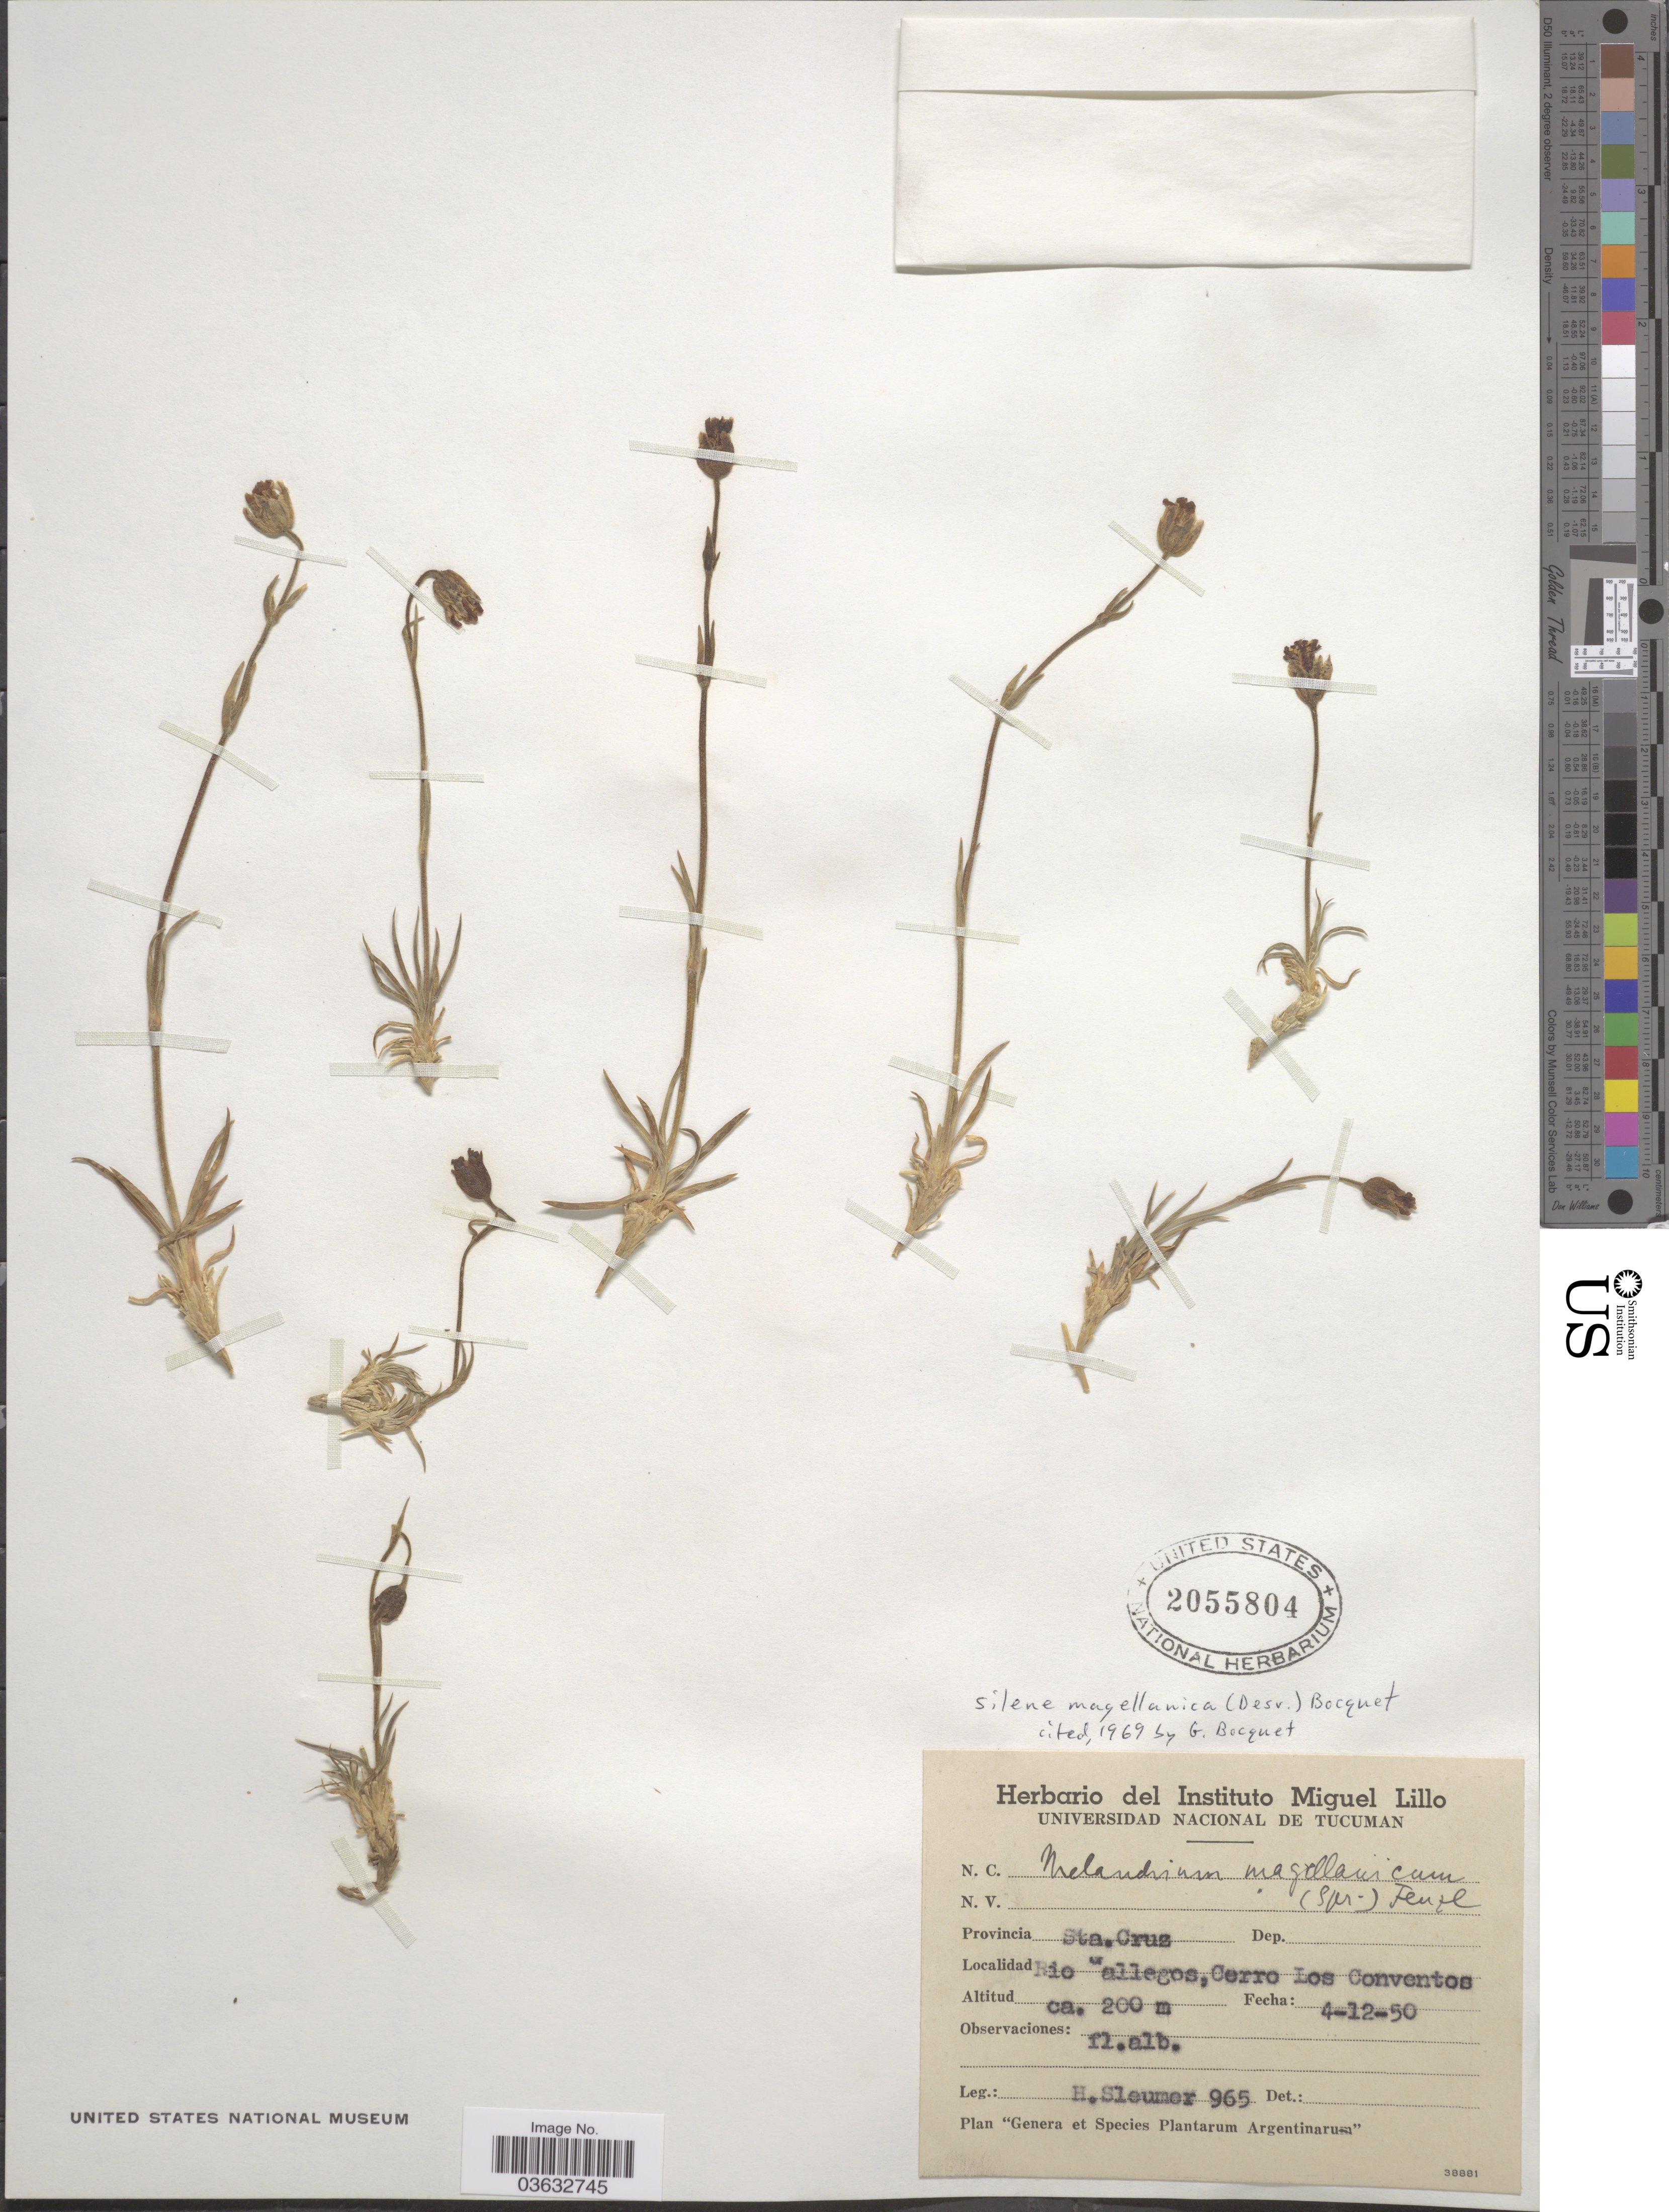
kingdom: Plantae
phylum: Tracheophyta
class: Magnoliopsida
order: Caryophyllales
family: Caryophyllaceae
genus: Silene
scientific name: Silene magellanica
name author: Bocquet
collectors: H. O. Sleumer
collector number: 965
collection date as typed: Transcribed d/m/y: 4/12/50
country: Argentina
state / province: Santa Cruz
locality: Rio allegos, Cerro Los Conventos.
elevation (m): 200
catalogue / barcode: US 2055804